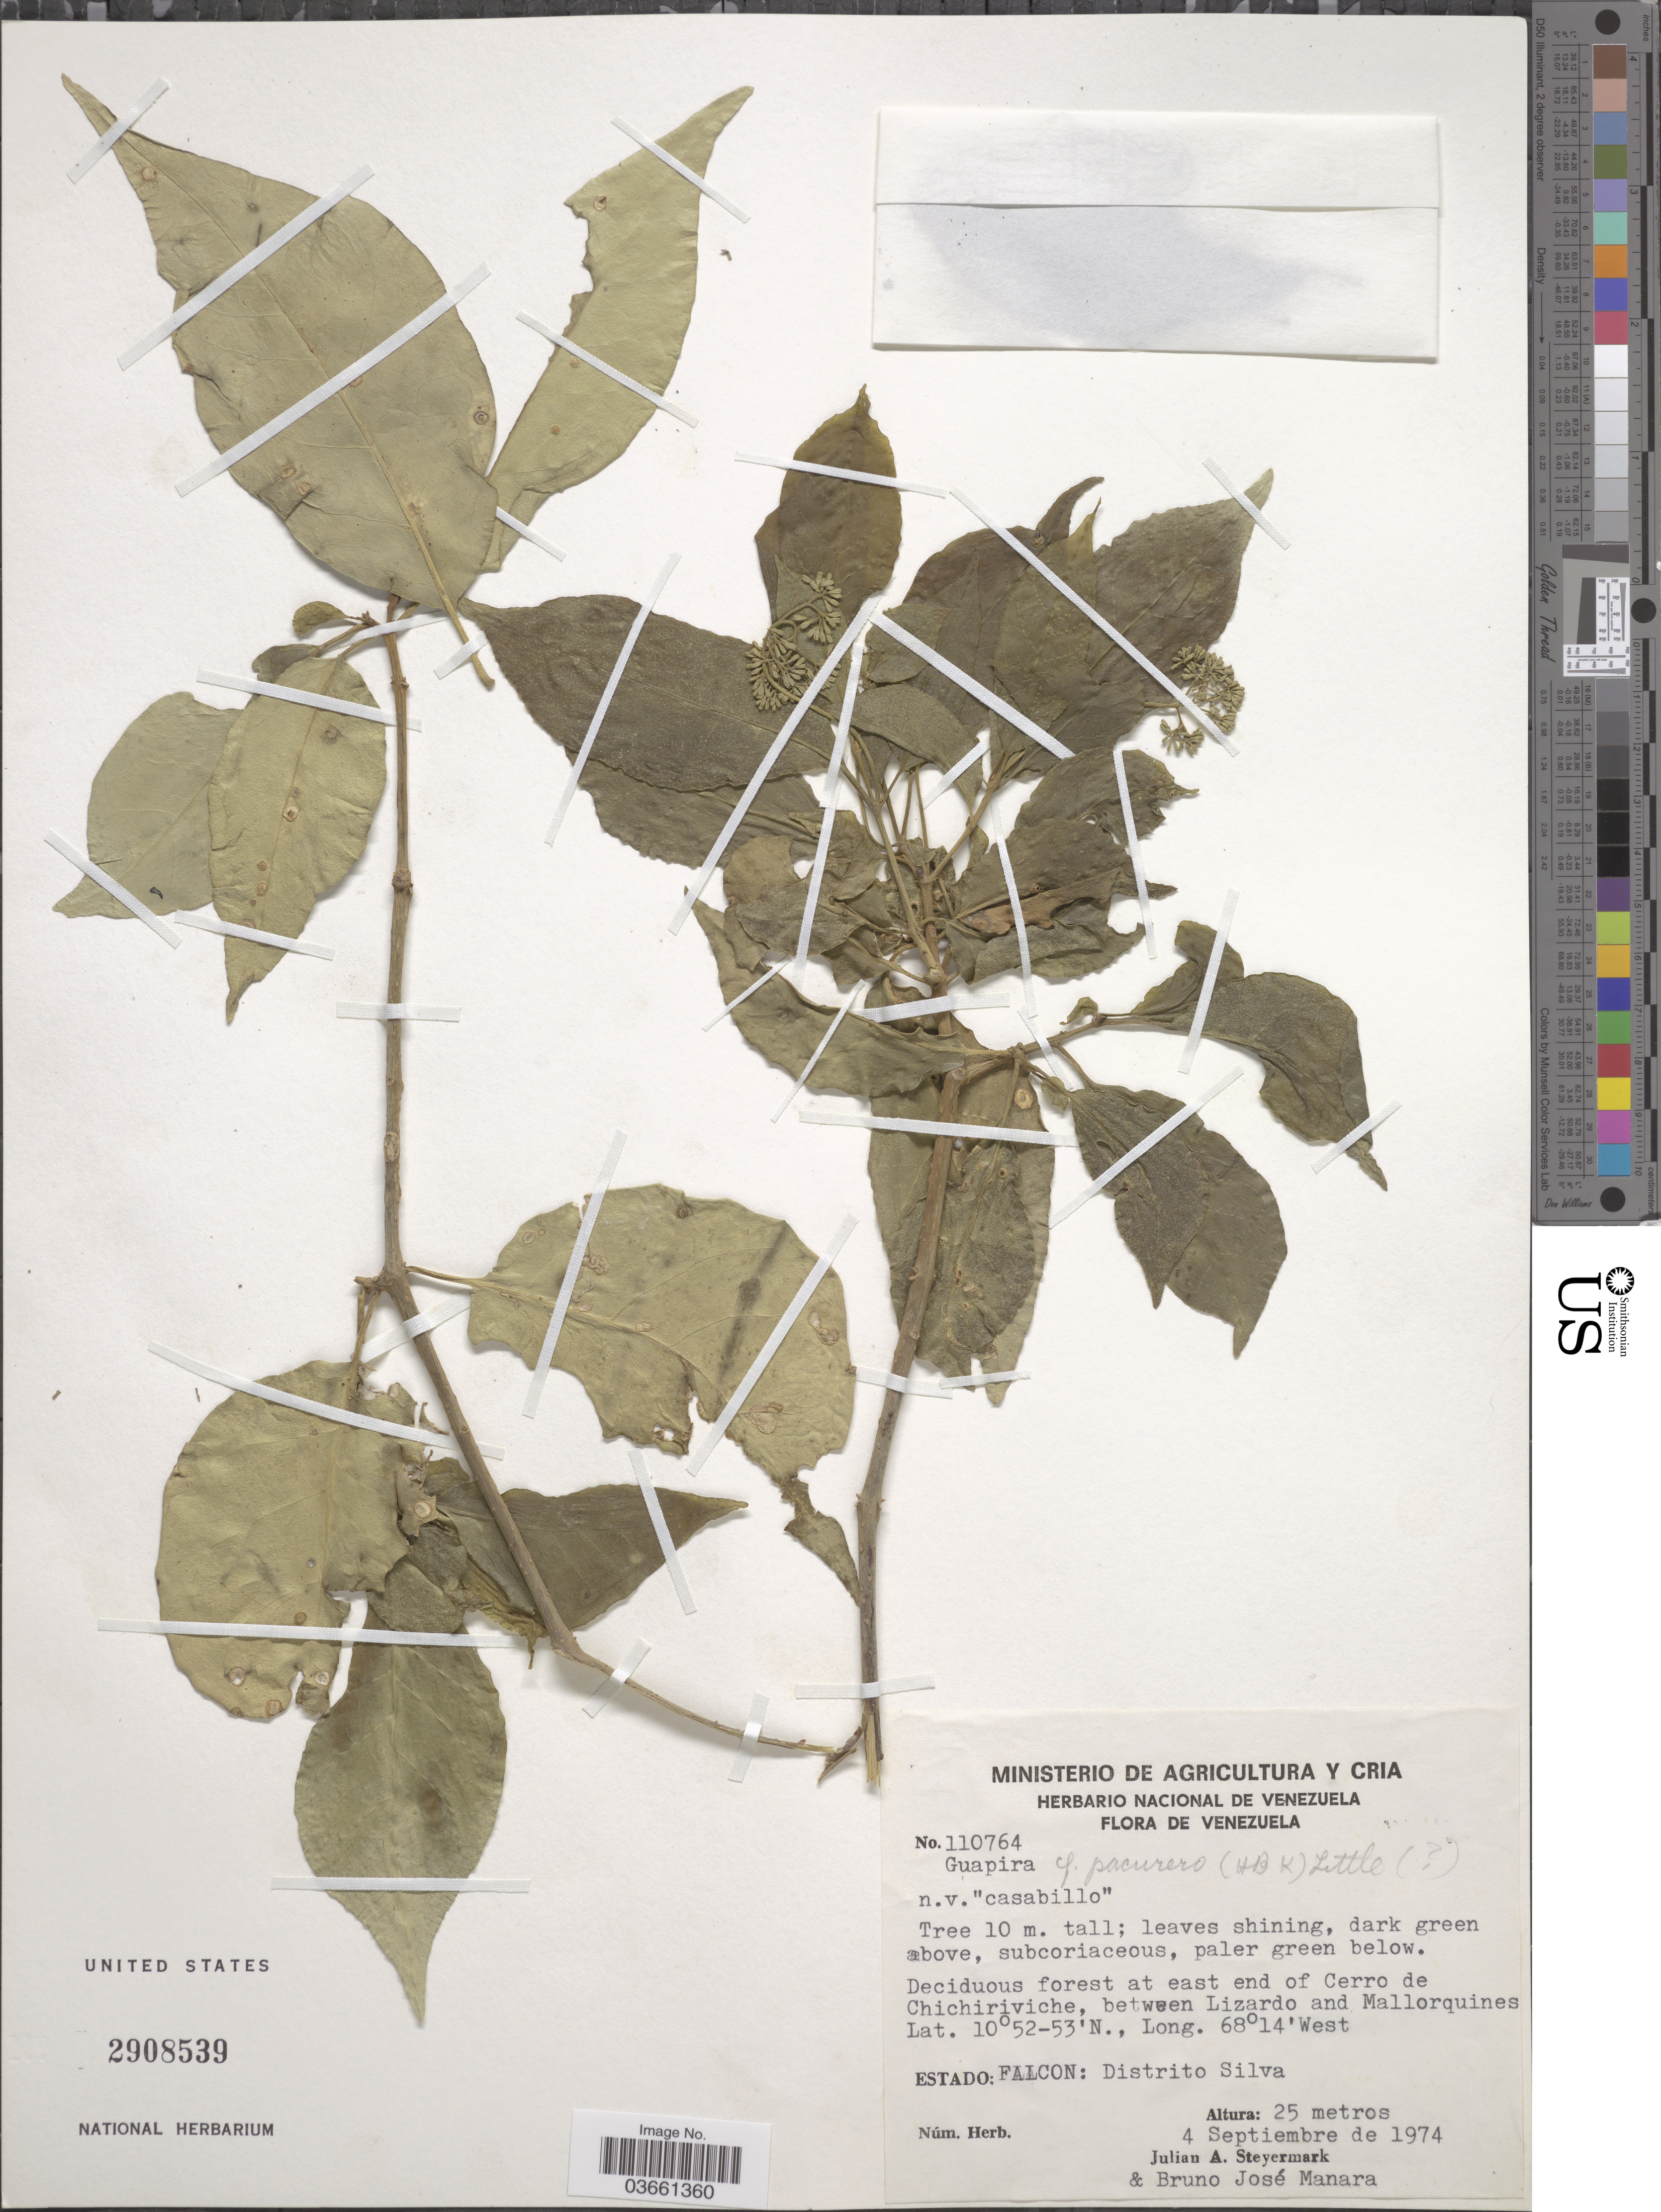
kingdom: Plantae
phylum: Tracheophyta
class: Magnoliopsida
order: Caryophyllales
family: Nyctaginaceae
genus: Guapira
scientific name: Guapira pacurero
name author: (Kunth) Little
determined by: Strong, Mark T., (BOT), Smithsonian Institution - National Museum of Natural History (UNITED STATES)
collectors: J. Steyermark & B. Manara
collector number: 110764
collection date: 1974-09-04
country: Venezuela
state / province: Falcón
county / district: Silva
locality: Deciduous forest at east end of Cerro de Chichiriviche, between Lizardo and Mallorquines. Distrito Silva.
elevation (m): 25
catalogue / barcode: US 2908539